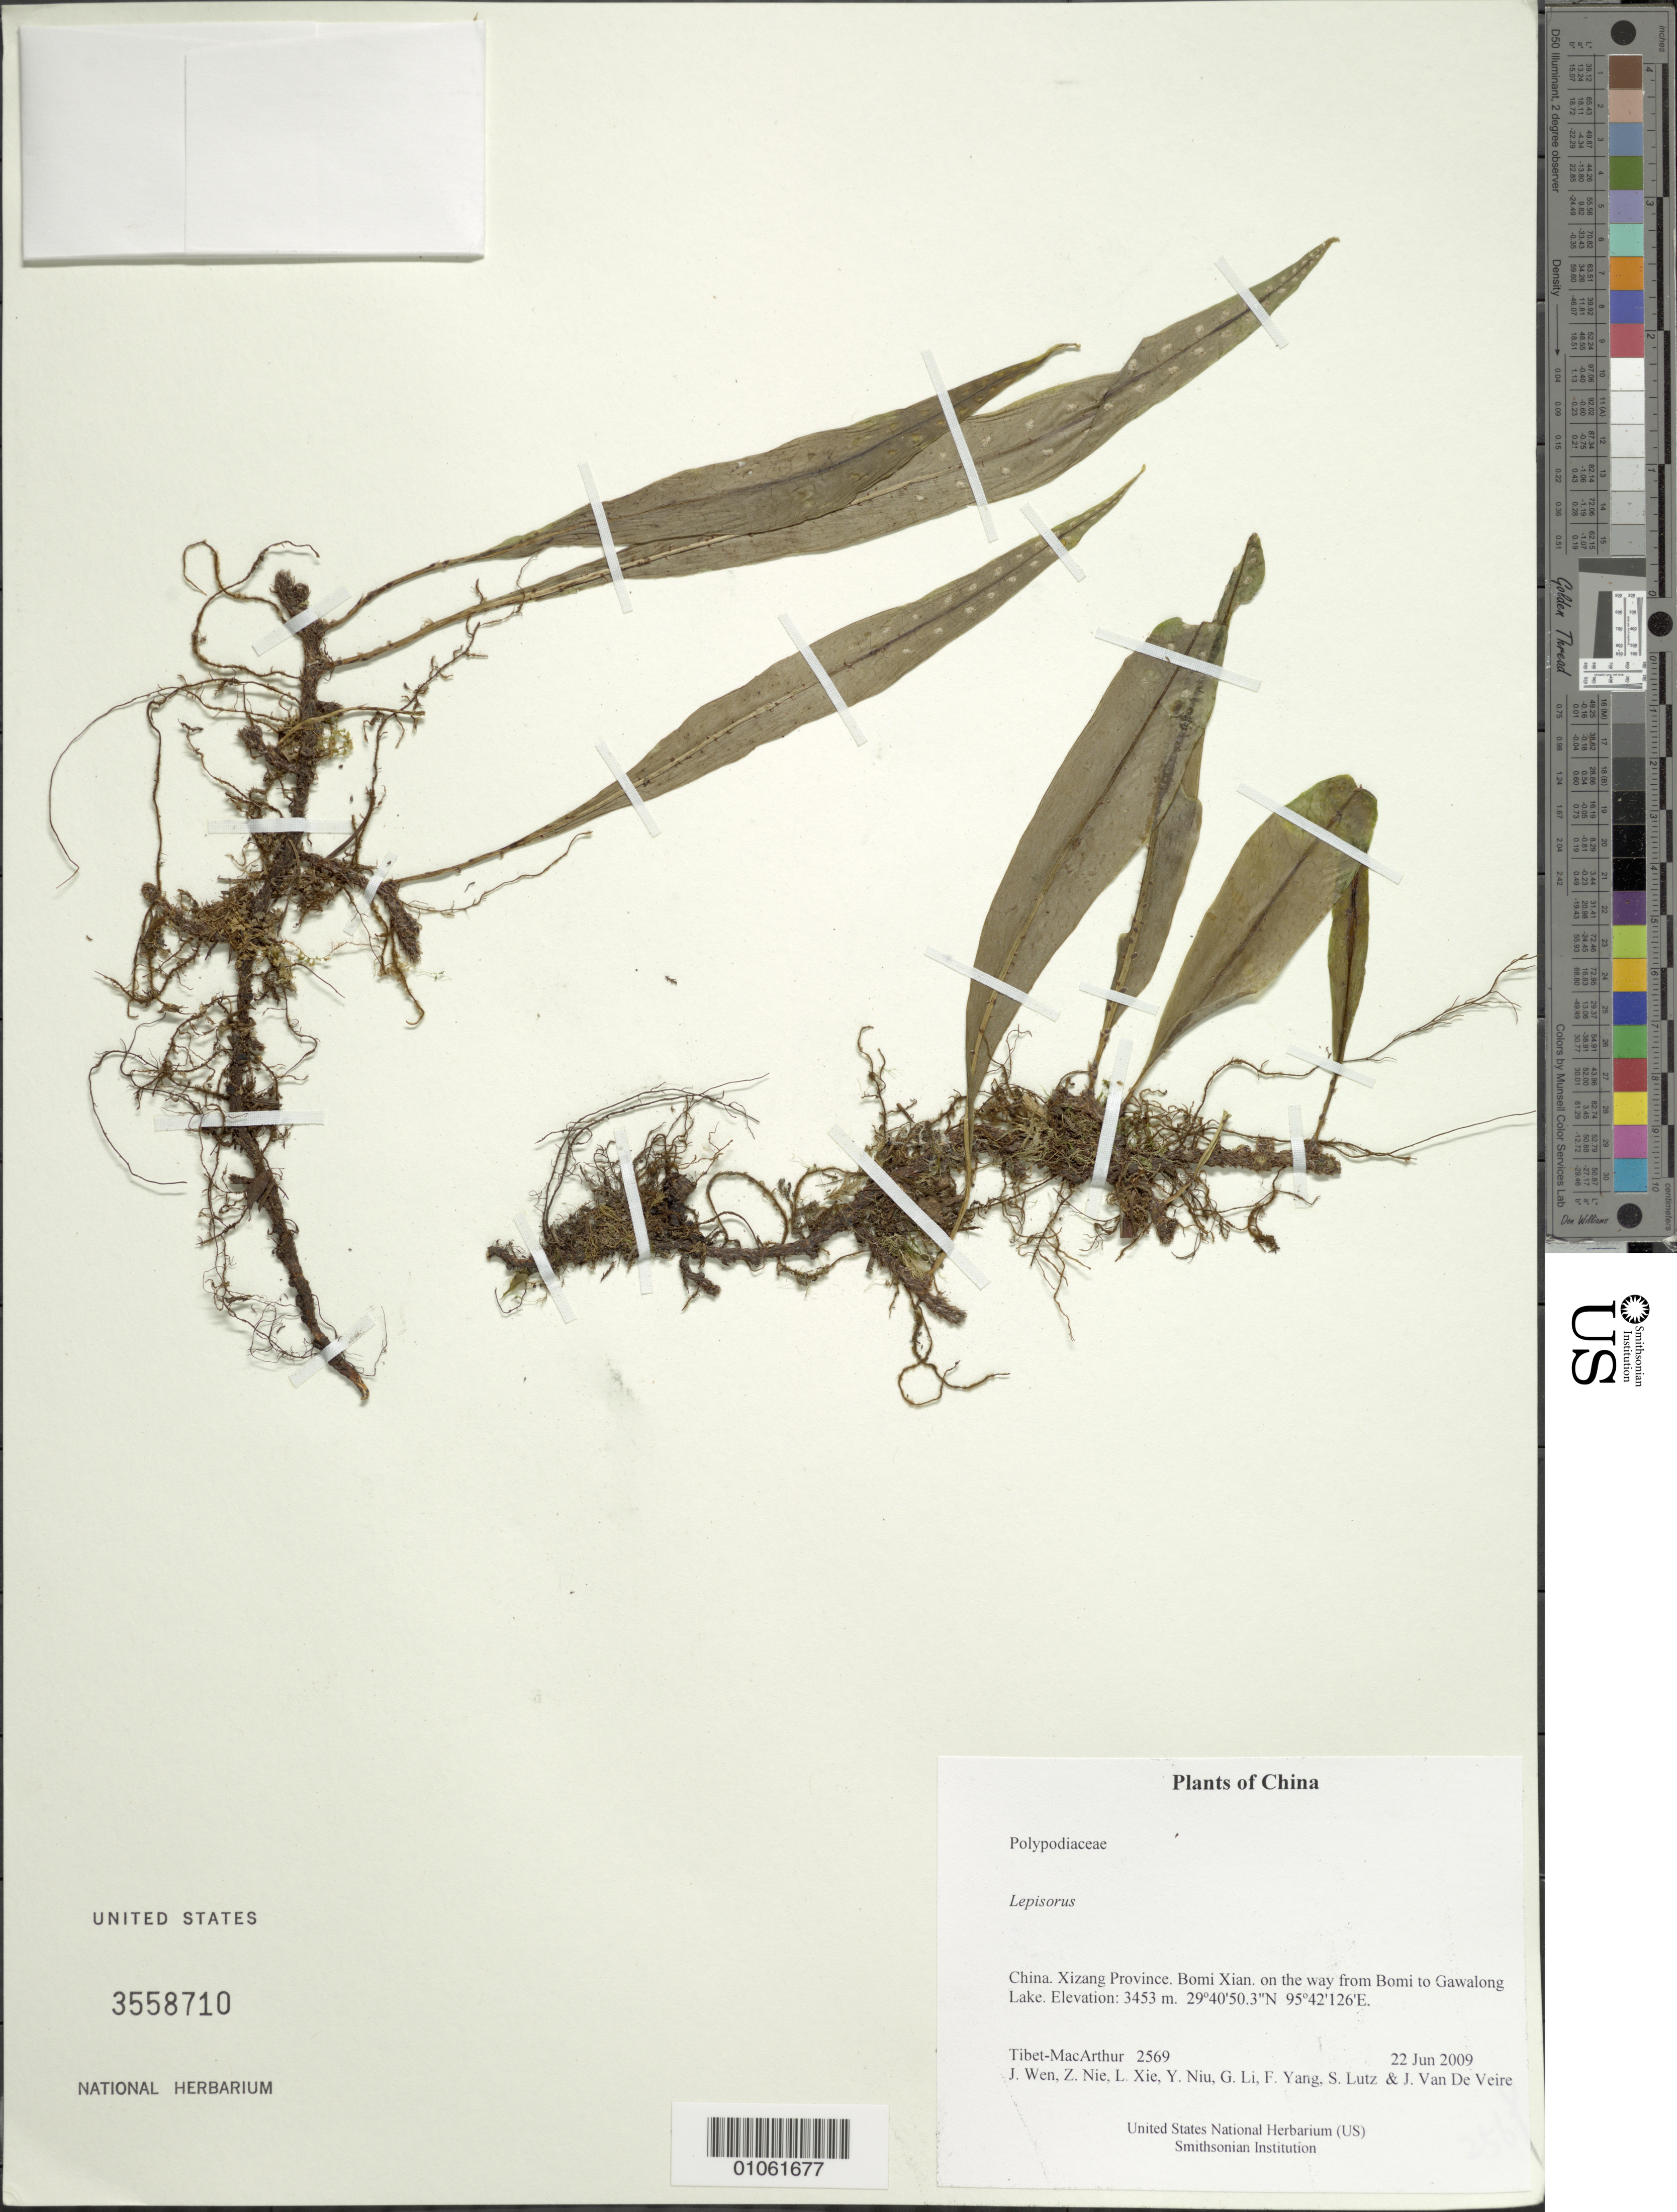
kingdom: Plantae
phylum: Tracheophyta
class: Polypodiopsida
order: Polypodiales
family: Polypodiaceae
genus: Lepisorus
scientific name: Lepisorus sp.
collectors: Tibet-MacArthur, J. Wen, Z. Nie, L. Xie, Y. Niu, G. Li, F. Yang, S. Lutz & J. Van De Veire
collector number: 2569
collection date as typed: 22 Jun 2009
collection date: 2009-06-22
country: China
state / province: Xizang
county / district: Bomi Xian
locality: on the way from Bomi to Gawalong Lake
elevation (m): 3453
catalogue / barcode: US 3558710